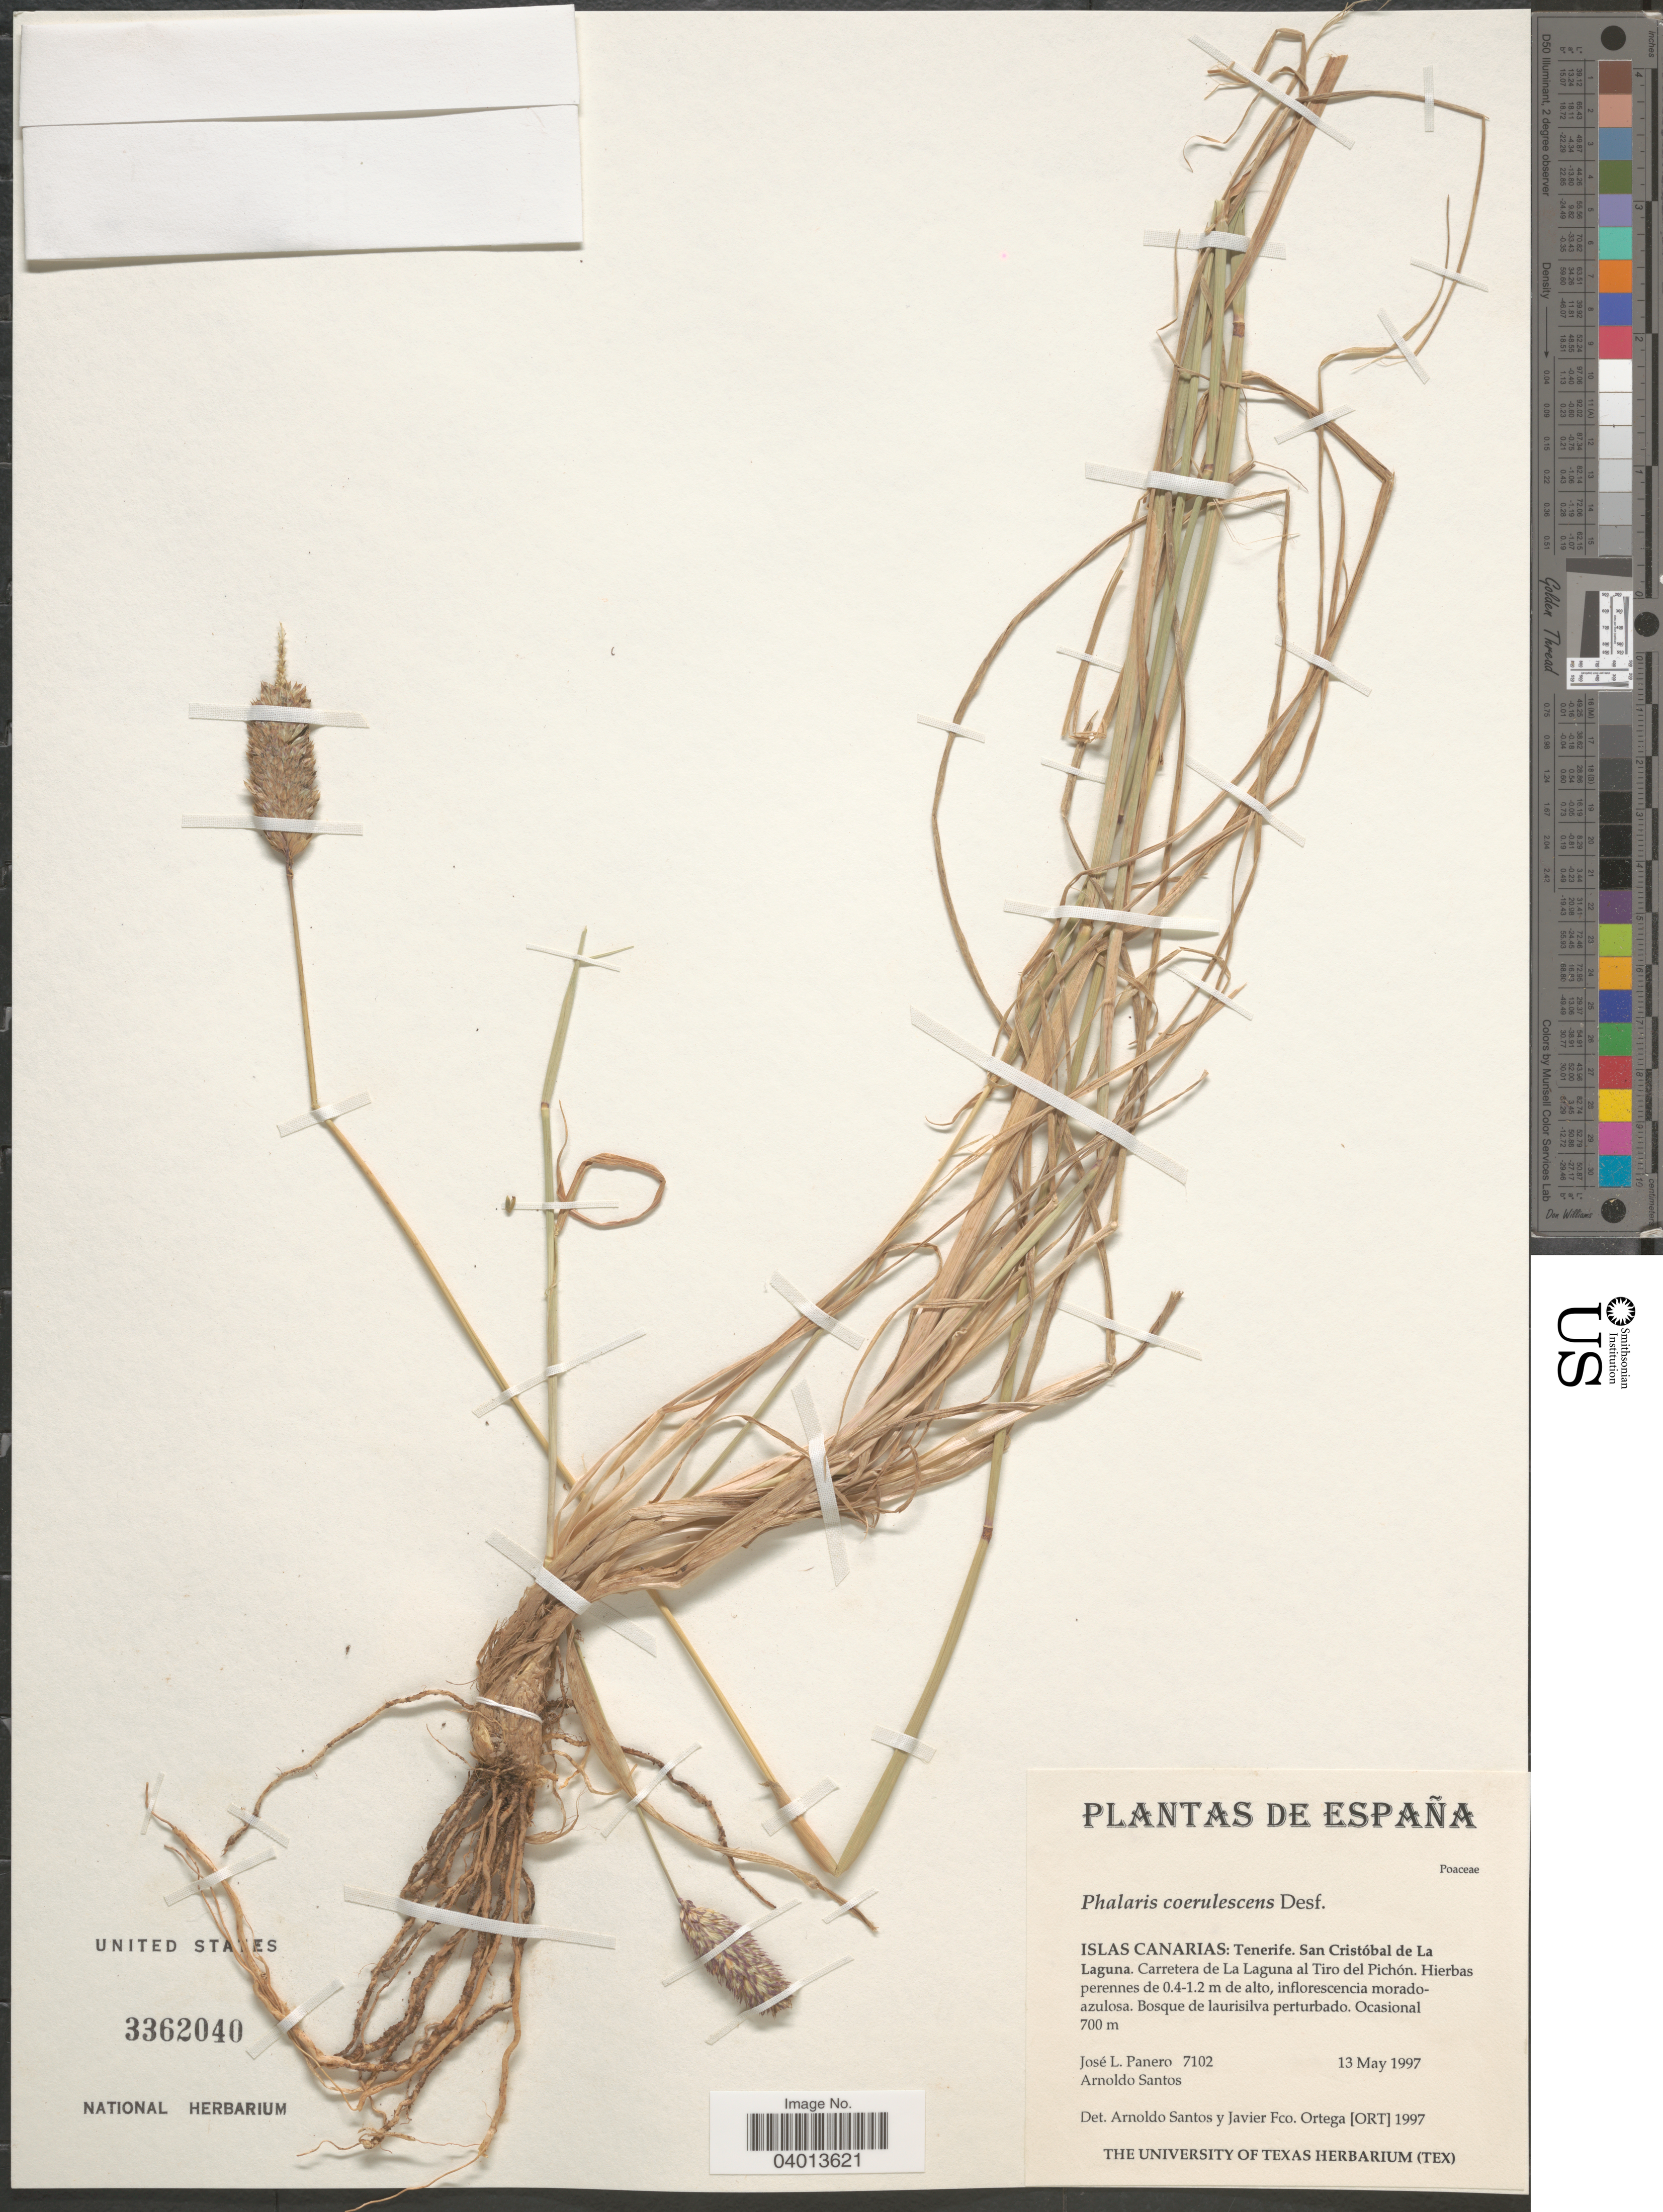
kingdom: Plantae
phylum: Tracheophyta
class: Liliopsida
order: Poales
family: Poaceae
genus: Phalaris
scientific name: Phalaris coerulescens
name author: Desf.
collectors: J. L. Panero & A. Santos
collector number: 7102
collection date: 1997-05-13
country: Spain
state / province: Canarias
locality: Islas Canarias: Tenerife. San Cristóbal de La Laguna. Carretera de La Laguna al Tiro del Pichón.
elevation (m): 700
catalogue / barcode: US 3362040